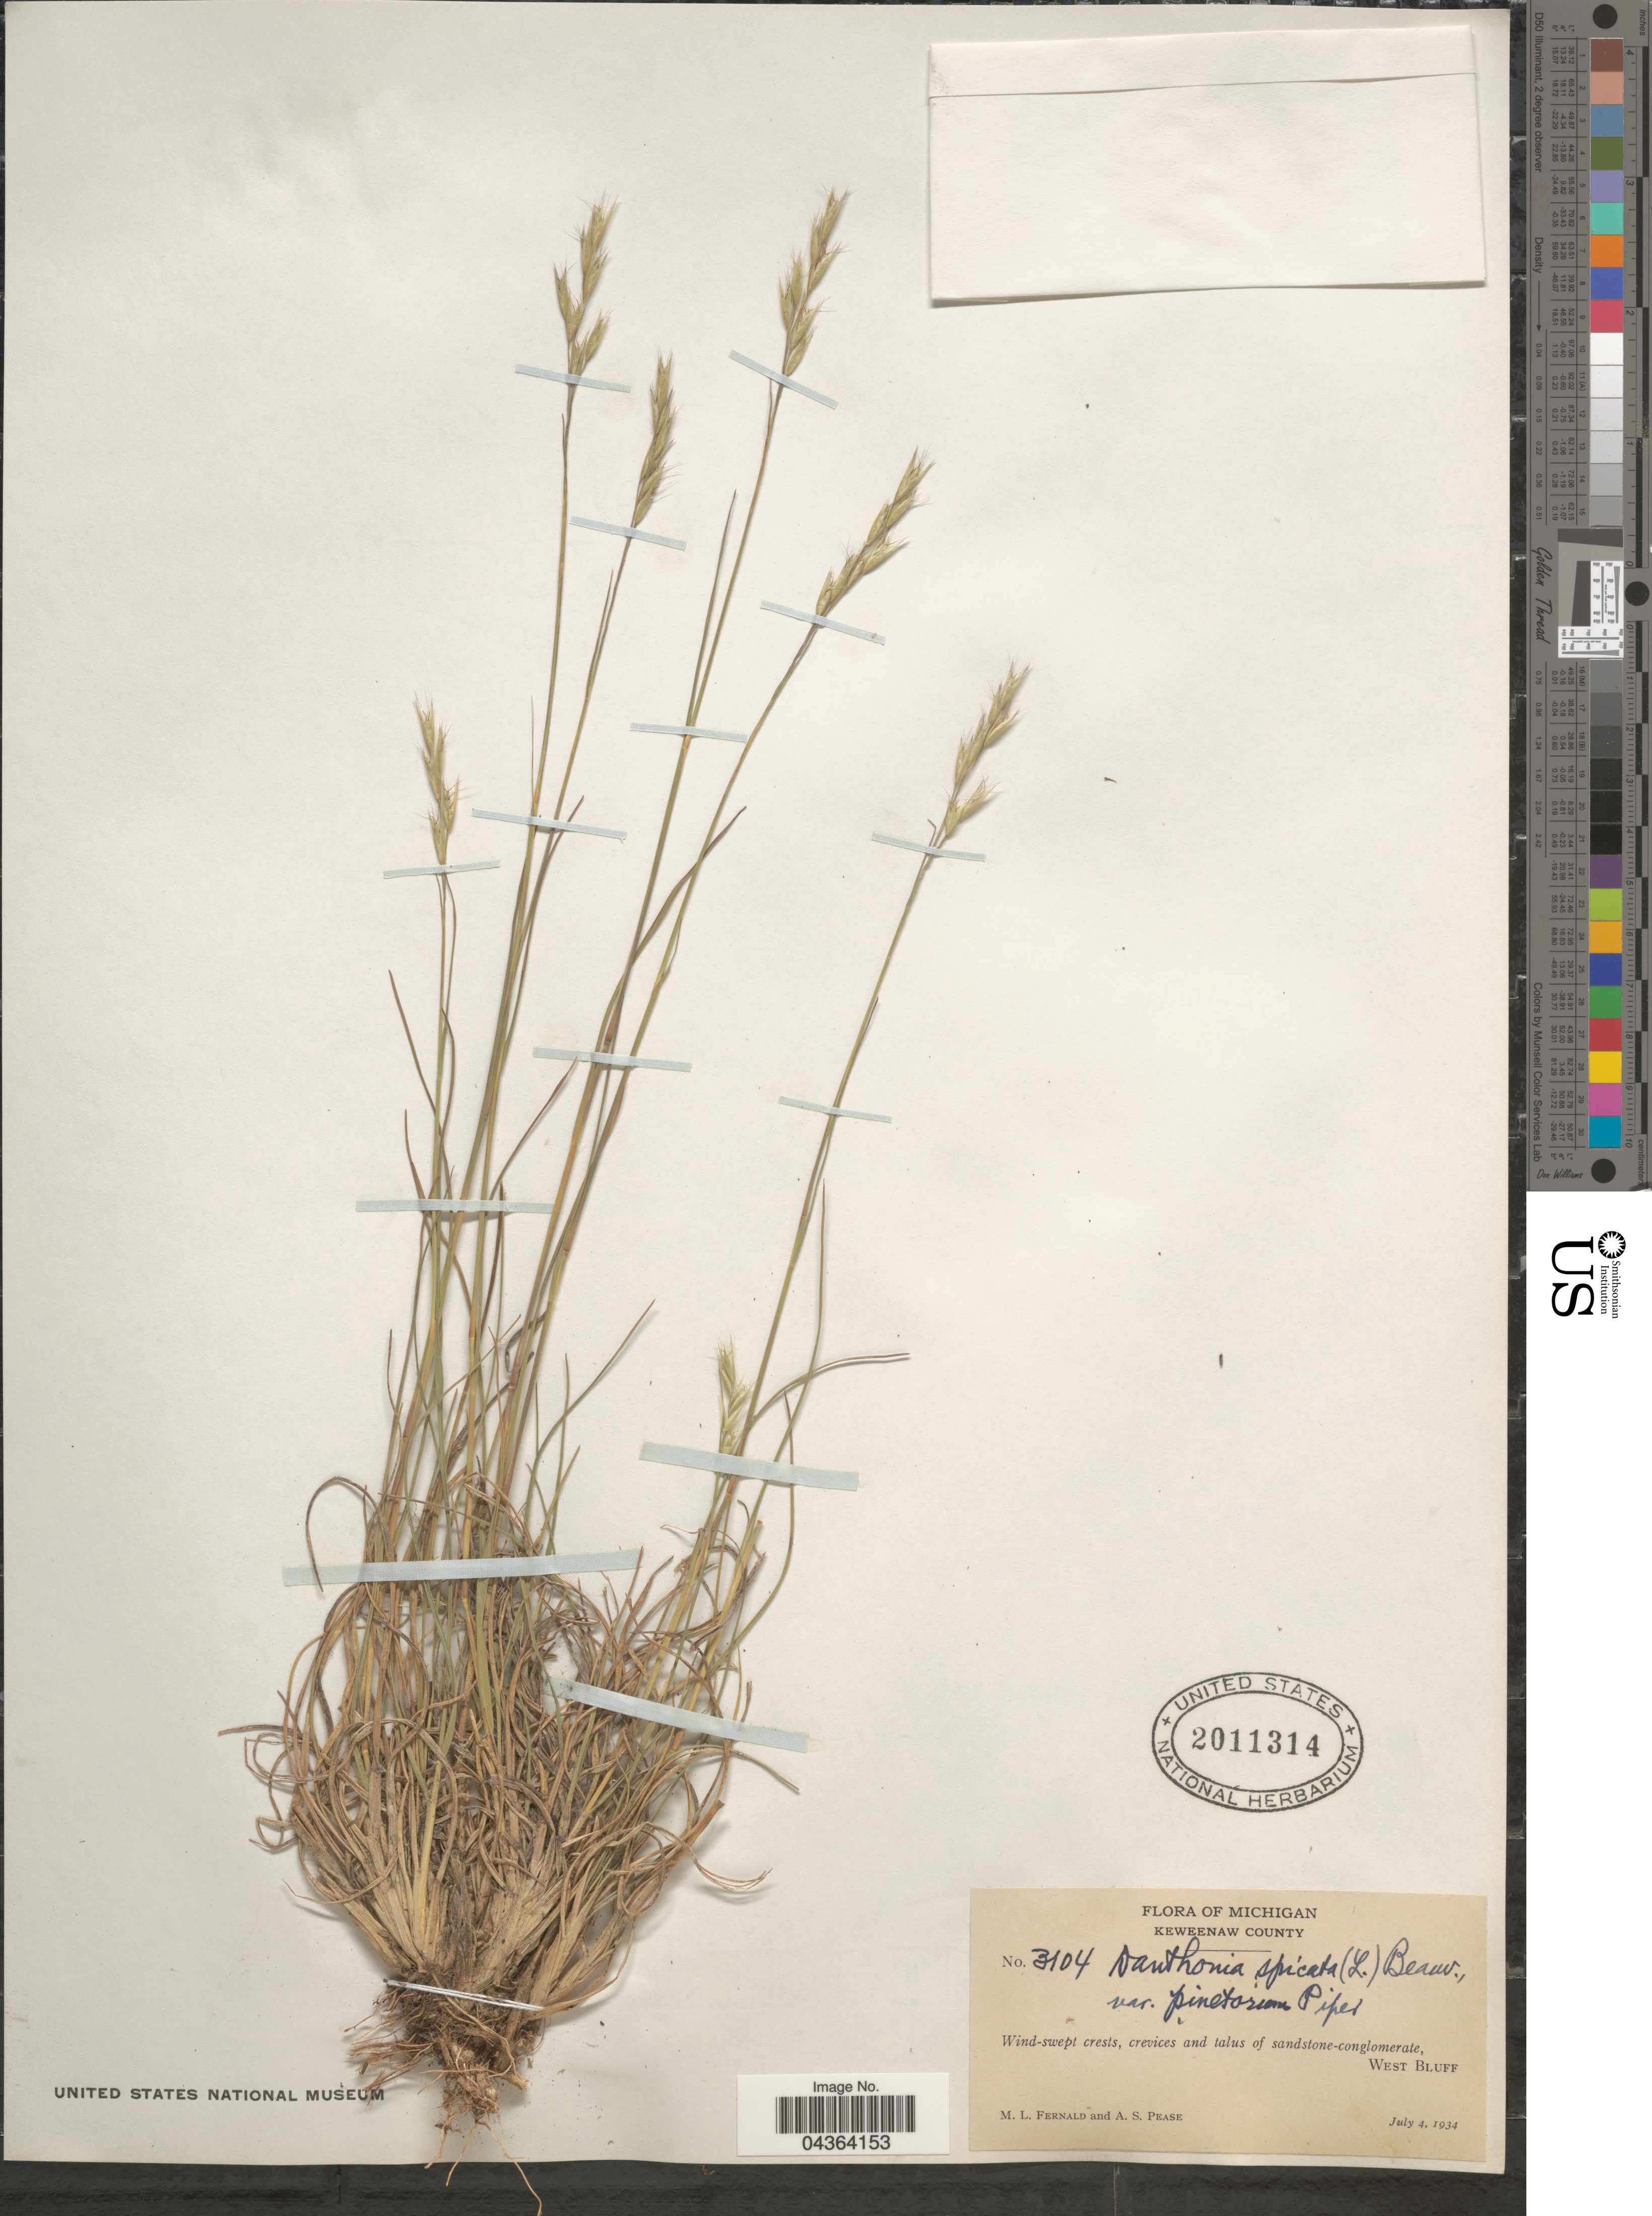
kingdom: Plantae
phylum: Tracheophyta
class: Liliopsida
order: Poales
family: Poaceae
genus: Danthonia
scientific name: Danthonia spicata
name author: (L.) P. Beauv. ex Roem. & Schult.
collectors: M. L. Fernald & A. S. Pease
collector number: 3104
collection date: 1934-07-04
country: United States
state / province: Michigan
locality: Keweenaw County. Wind-swept crests, crevices and talus of sandstone-conglomerate, West Bluff.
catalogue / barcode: US 2011314